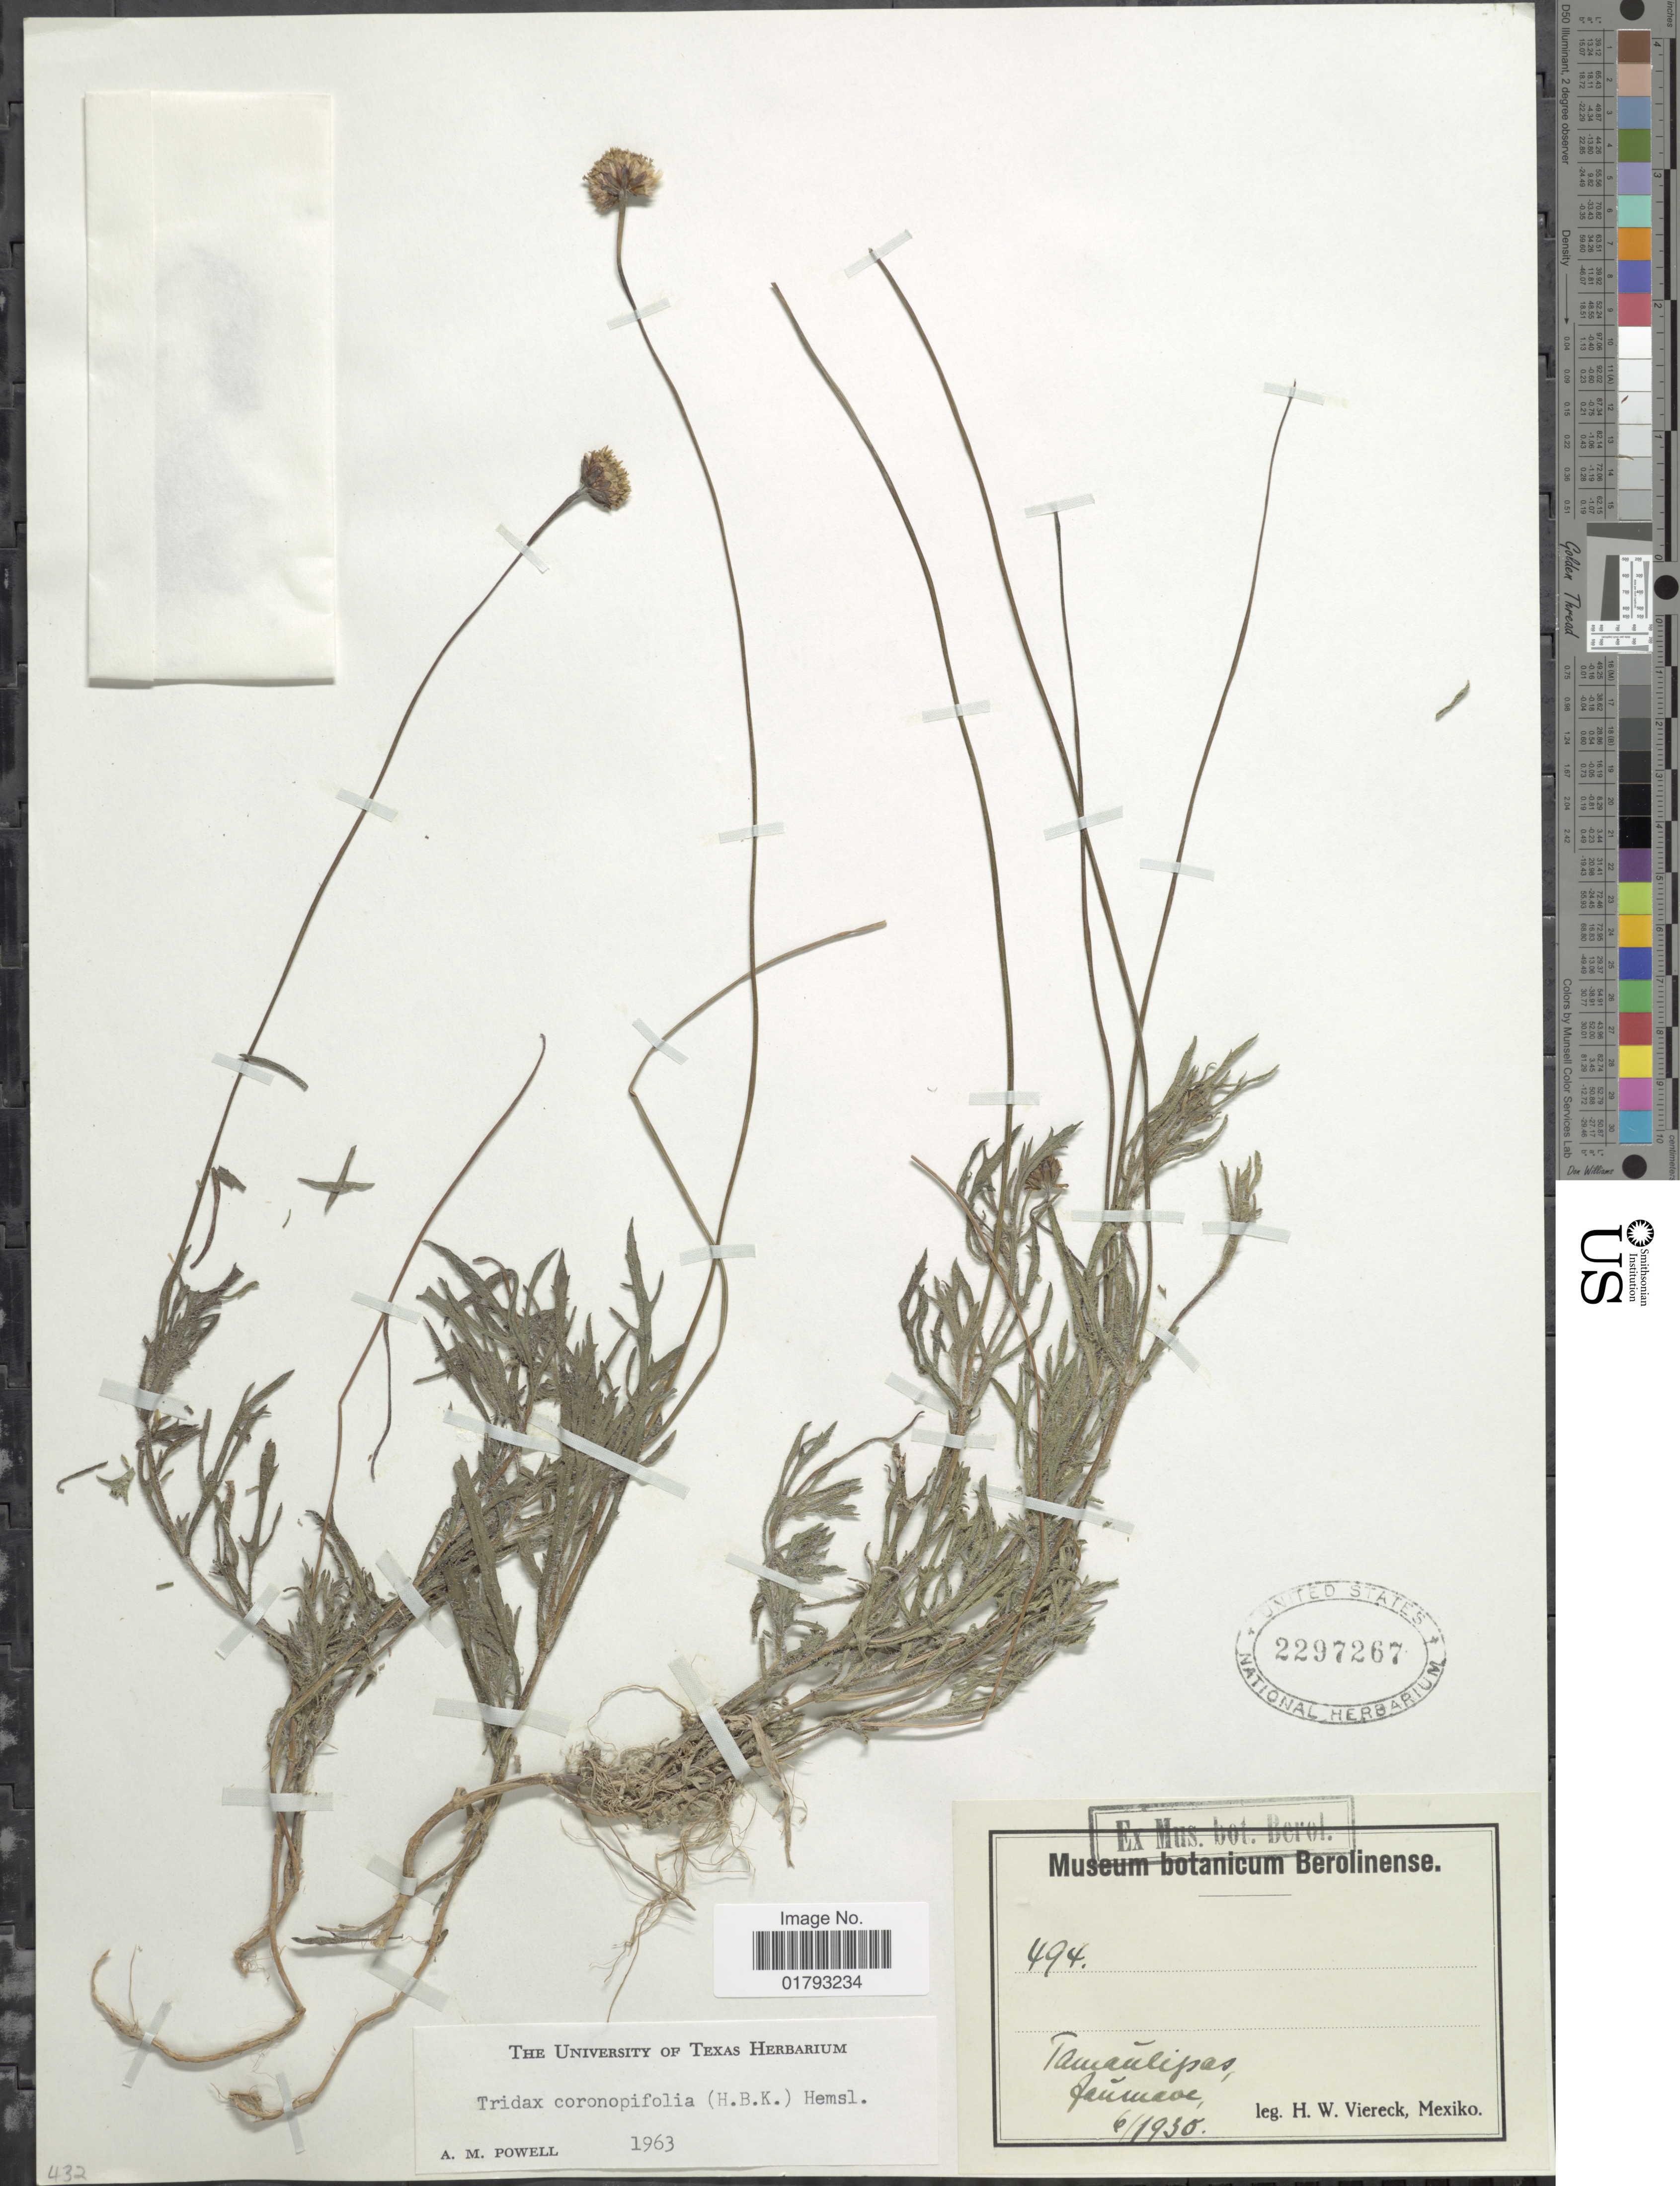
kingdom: Plantae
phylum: Tracheophyta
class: Magnoliopsida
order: Asterales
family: Asteraceae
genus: Tridax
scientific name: Tridax coronopifolia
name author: (Kunth) Hemsl.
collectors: H. W. Viereck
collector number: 494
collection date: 1930-06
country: Mexico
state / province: Tamaulipas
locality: Tamaulipas, Jaumave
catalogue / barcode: US 2297267